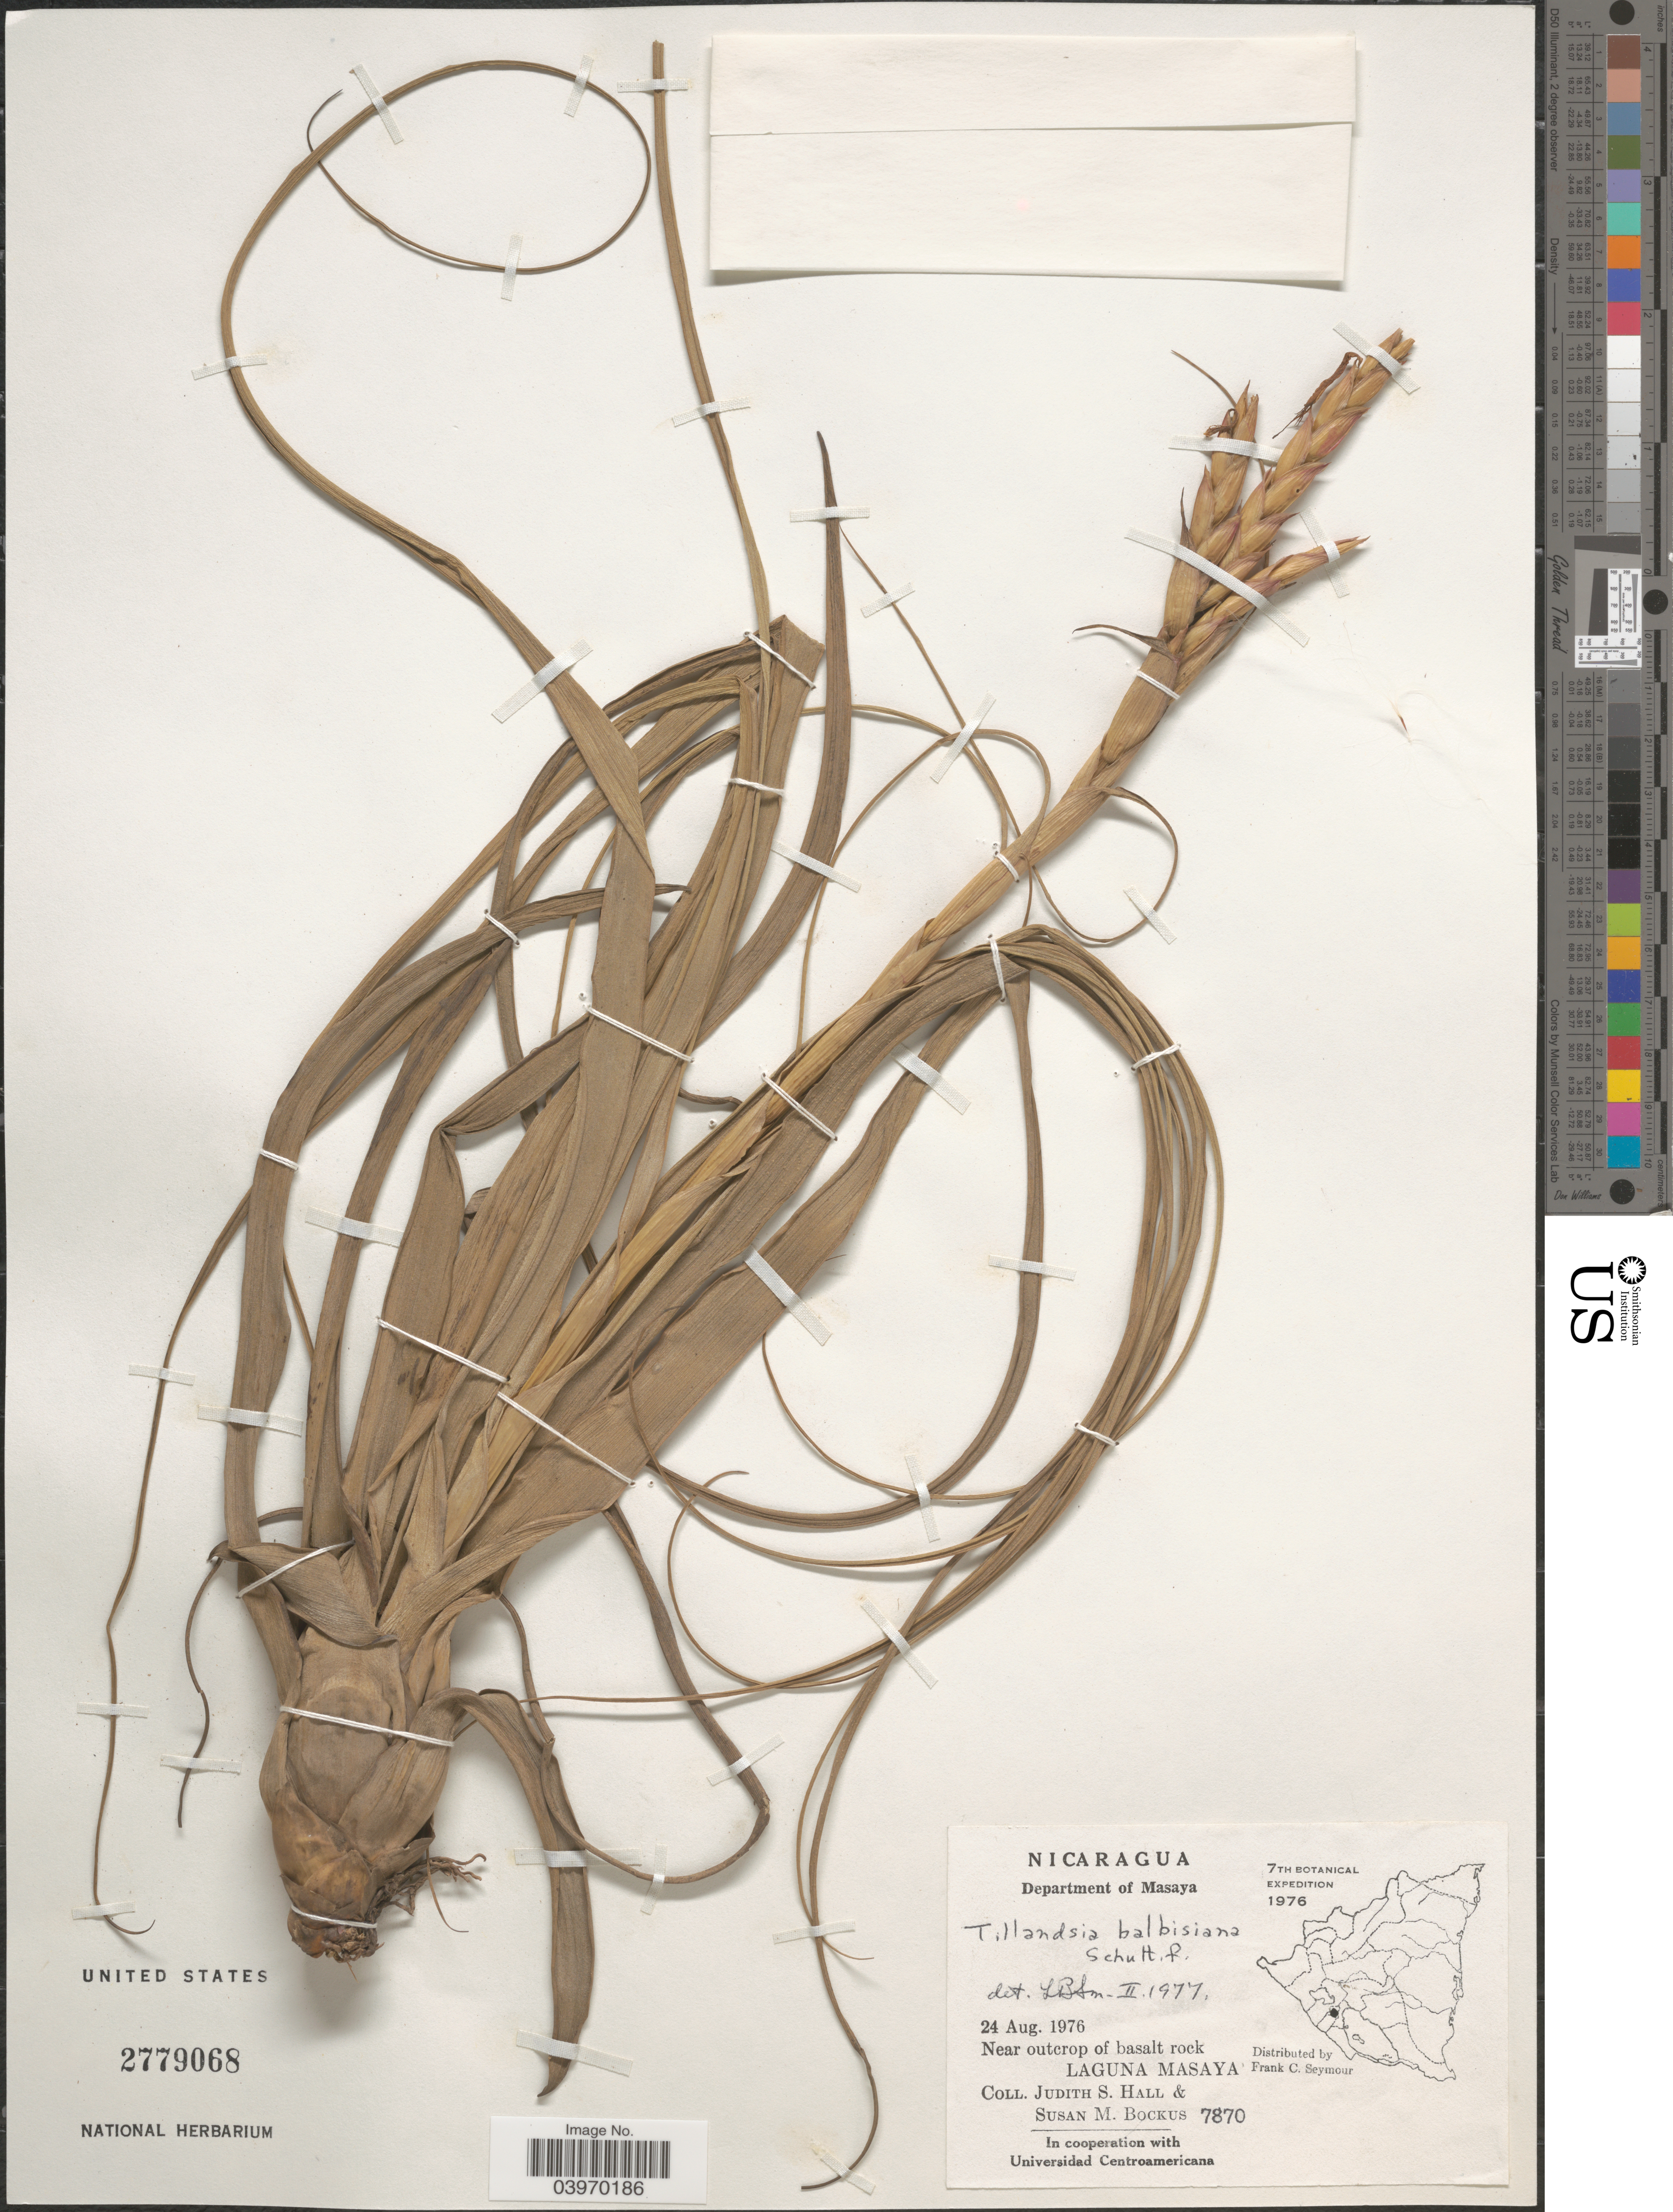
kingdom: Plantae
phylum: Tracheophyta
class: Liliopsida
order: Poales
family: Bromeliaceae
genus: Tillandsia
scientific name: Tillandsia balbisiana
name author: Schult. f.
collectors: J. Hall & S. Bockus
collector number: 7870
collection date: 1976-08-24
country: Nicaragua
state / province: Masaya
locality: Department of Masaya. Near outcrop of basalt rock Laguna Masaya.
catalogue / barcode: US 2779068